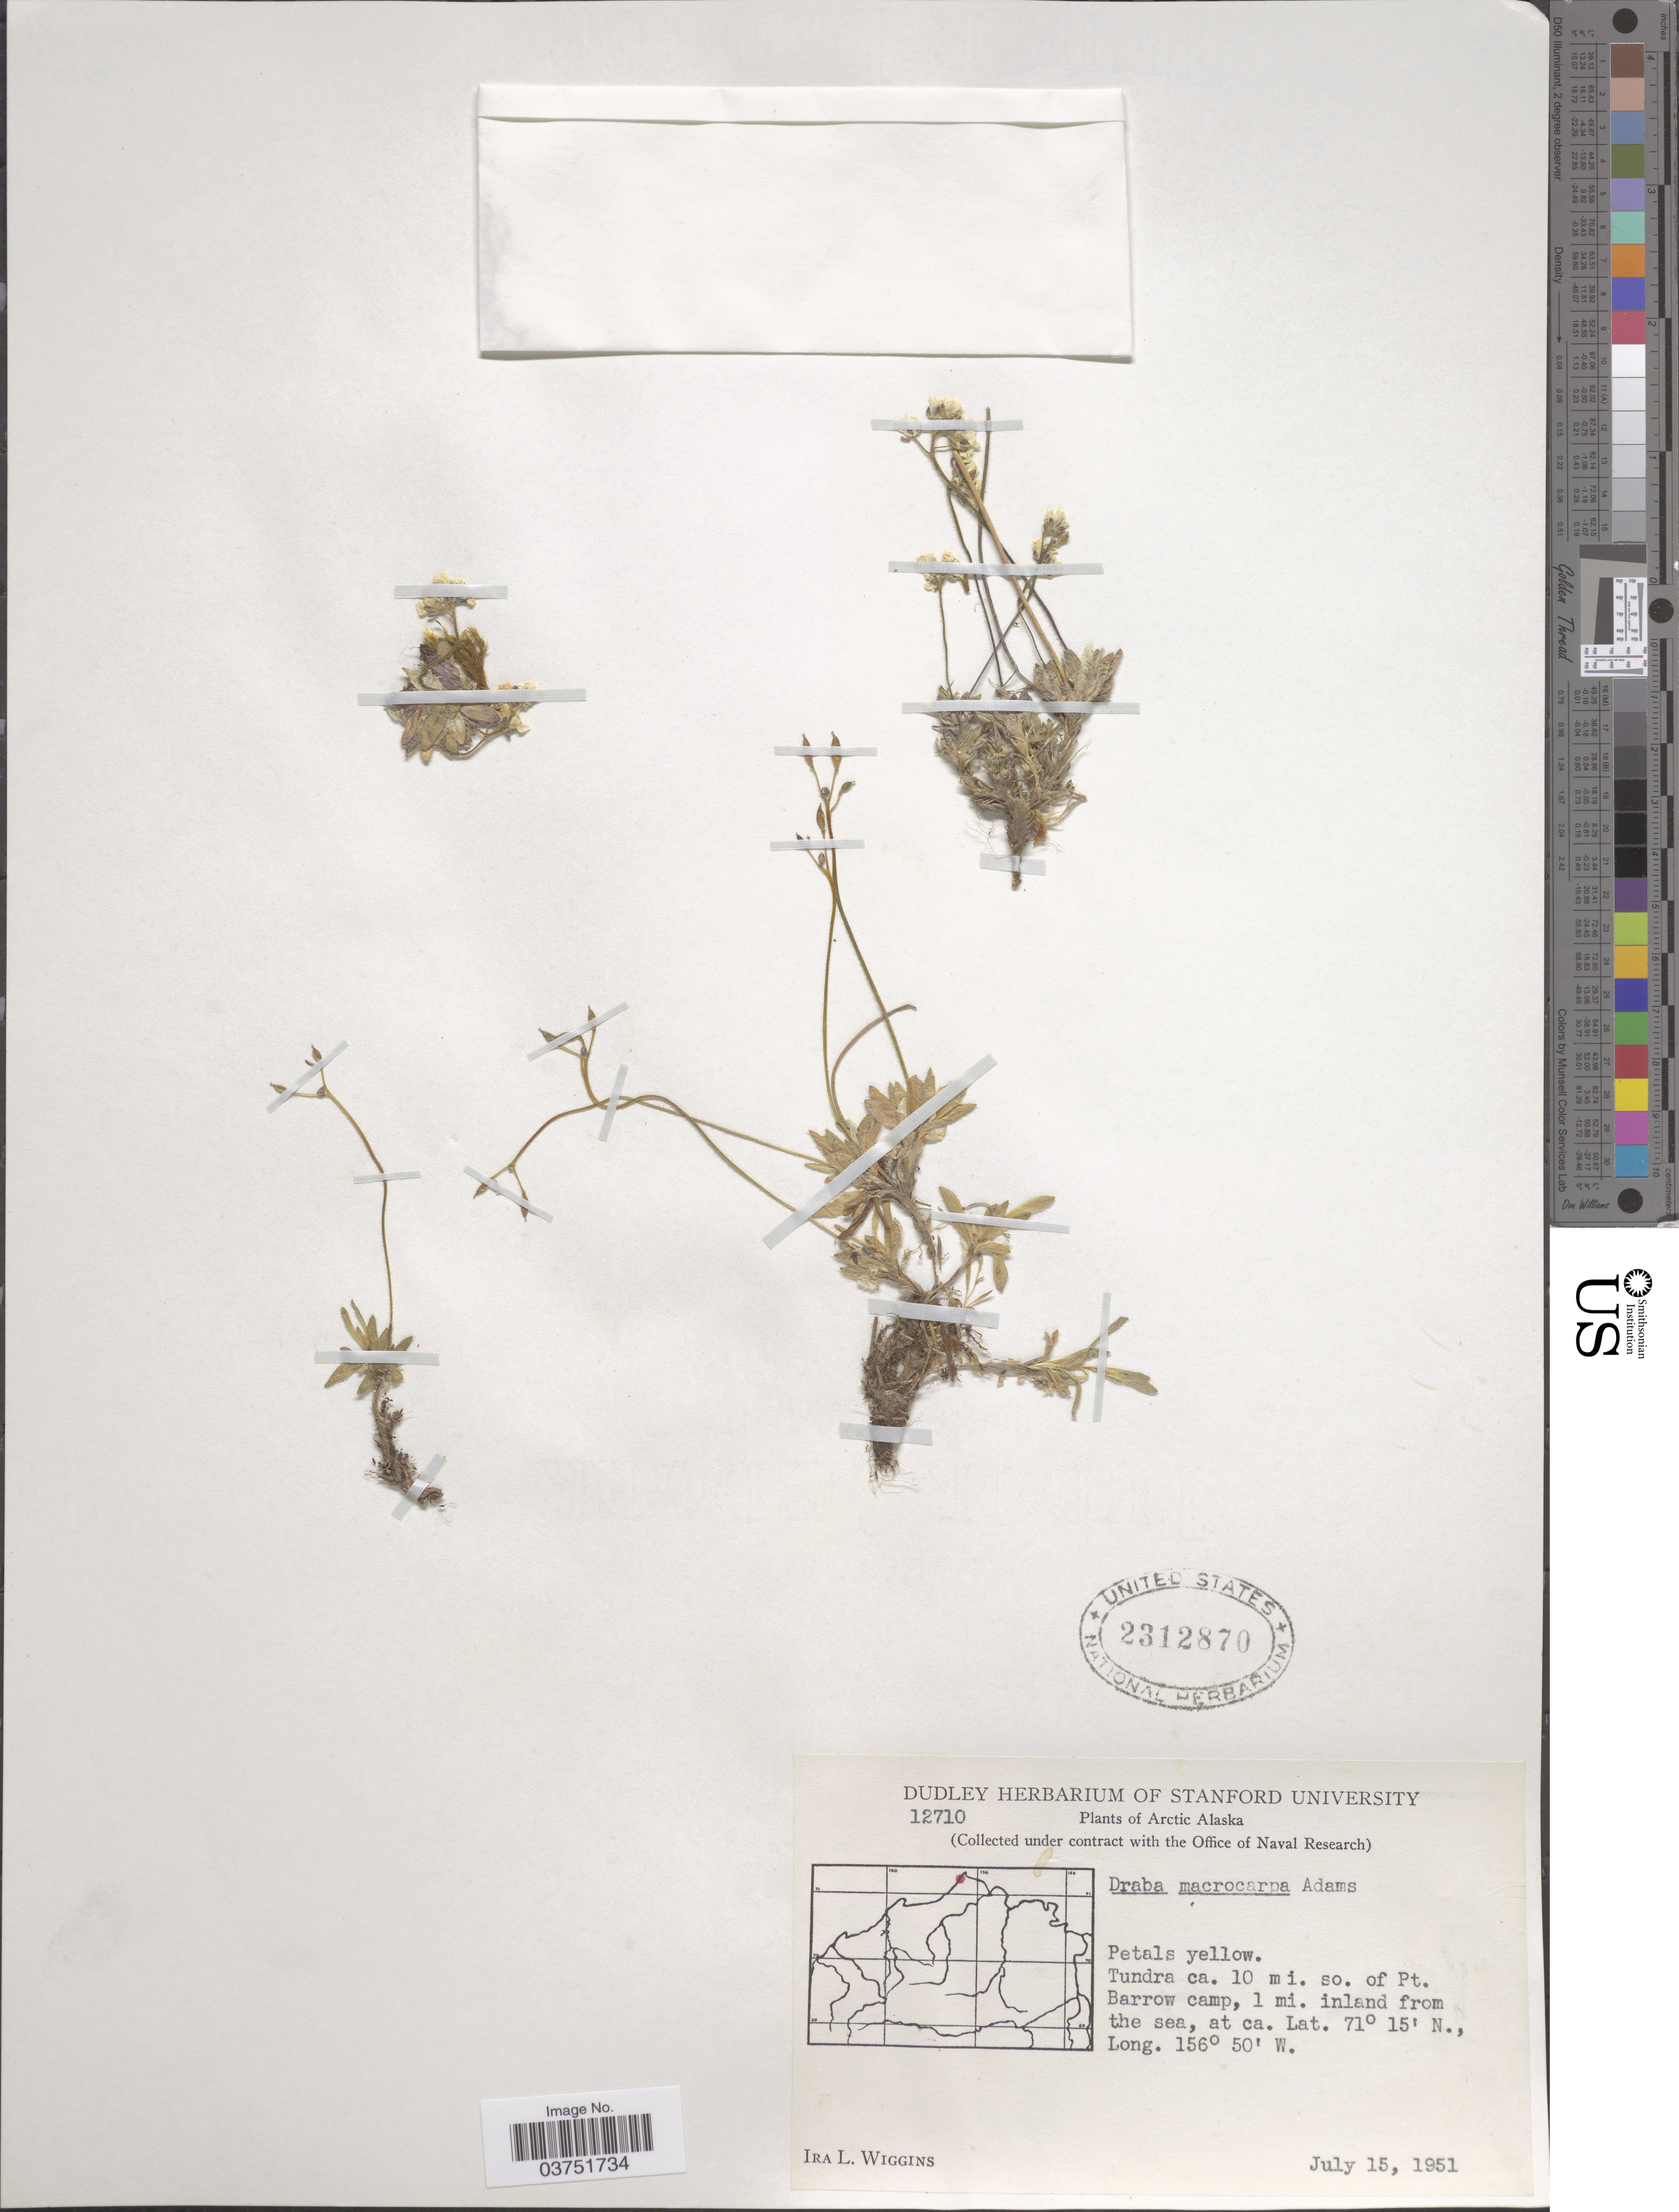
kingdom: Plantae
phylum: Tracheophyta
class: Magnoliopsida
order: Brassicales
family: Brassicaceae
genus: Draba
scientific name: Draba macrocarpa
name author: Adams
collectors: I. L. Wiggins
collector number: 12710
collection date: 1951-07-15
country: United States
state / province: Alaska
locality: Arctic Alaska. Tundra ca. 10 mi. so. of Pt. Barrow camp, 1 mi. inland from the sea.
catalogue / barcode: US 2312870